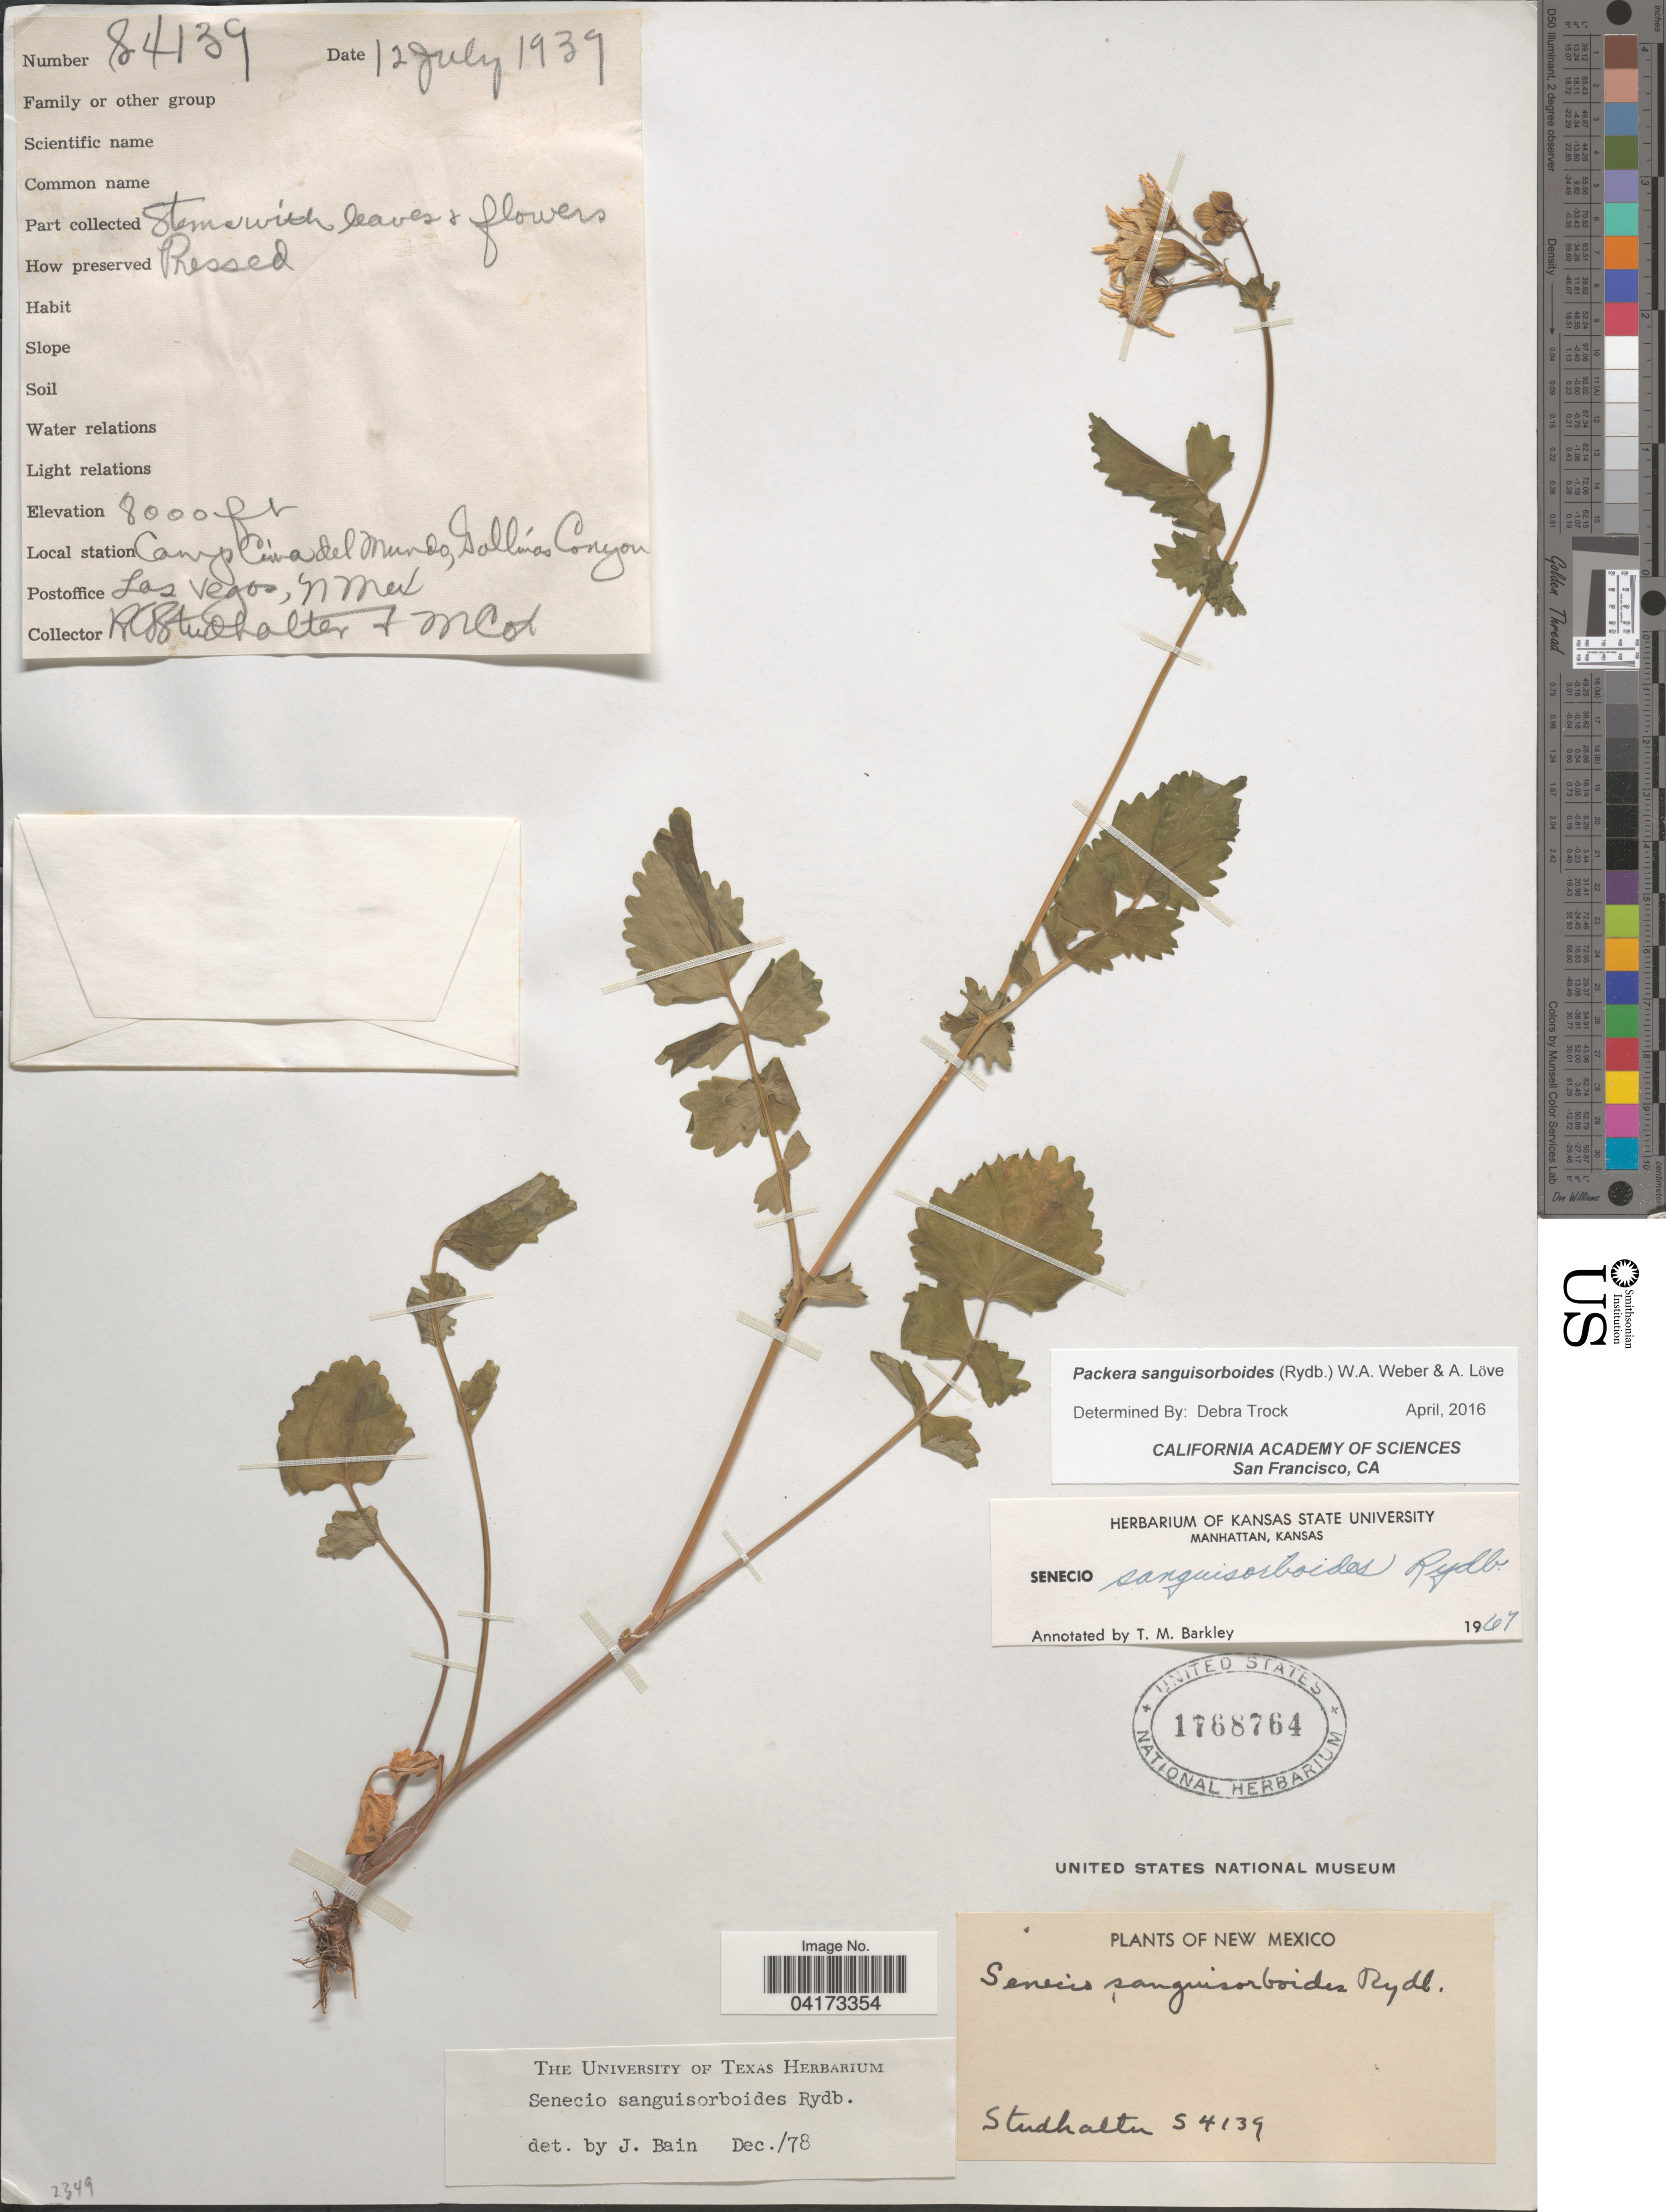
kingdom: Plantae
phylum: Tracheophyta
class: Magnoliopsida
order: Asterales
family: Asteraceae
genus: Packera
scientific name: Packera sanguisorboides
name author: (Rydb.) W.A. Weber & Á. Löve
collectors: Studhalter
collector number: S4139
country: United States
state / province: New Mexico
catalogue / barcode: US 1768764